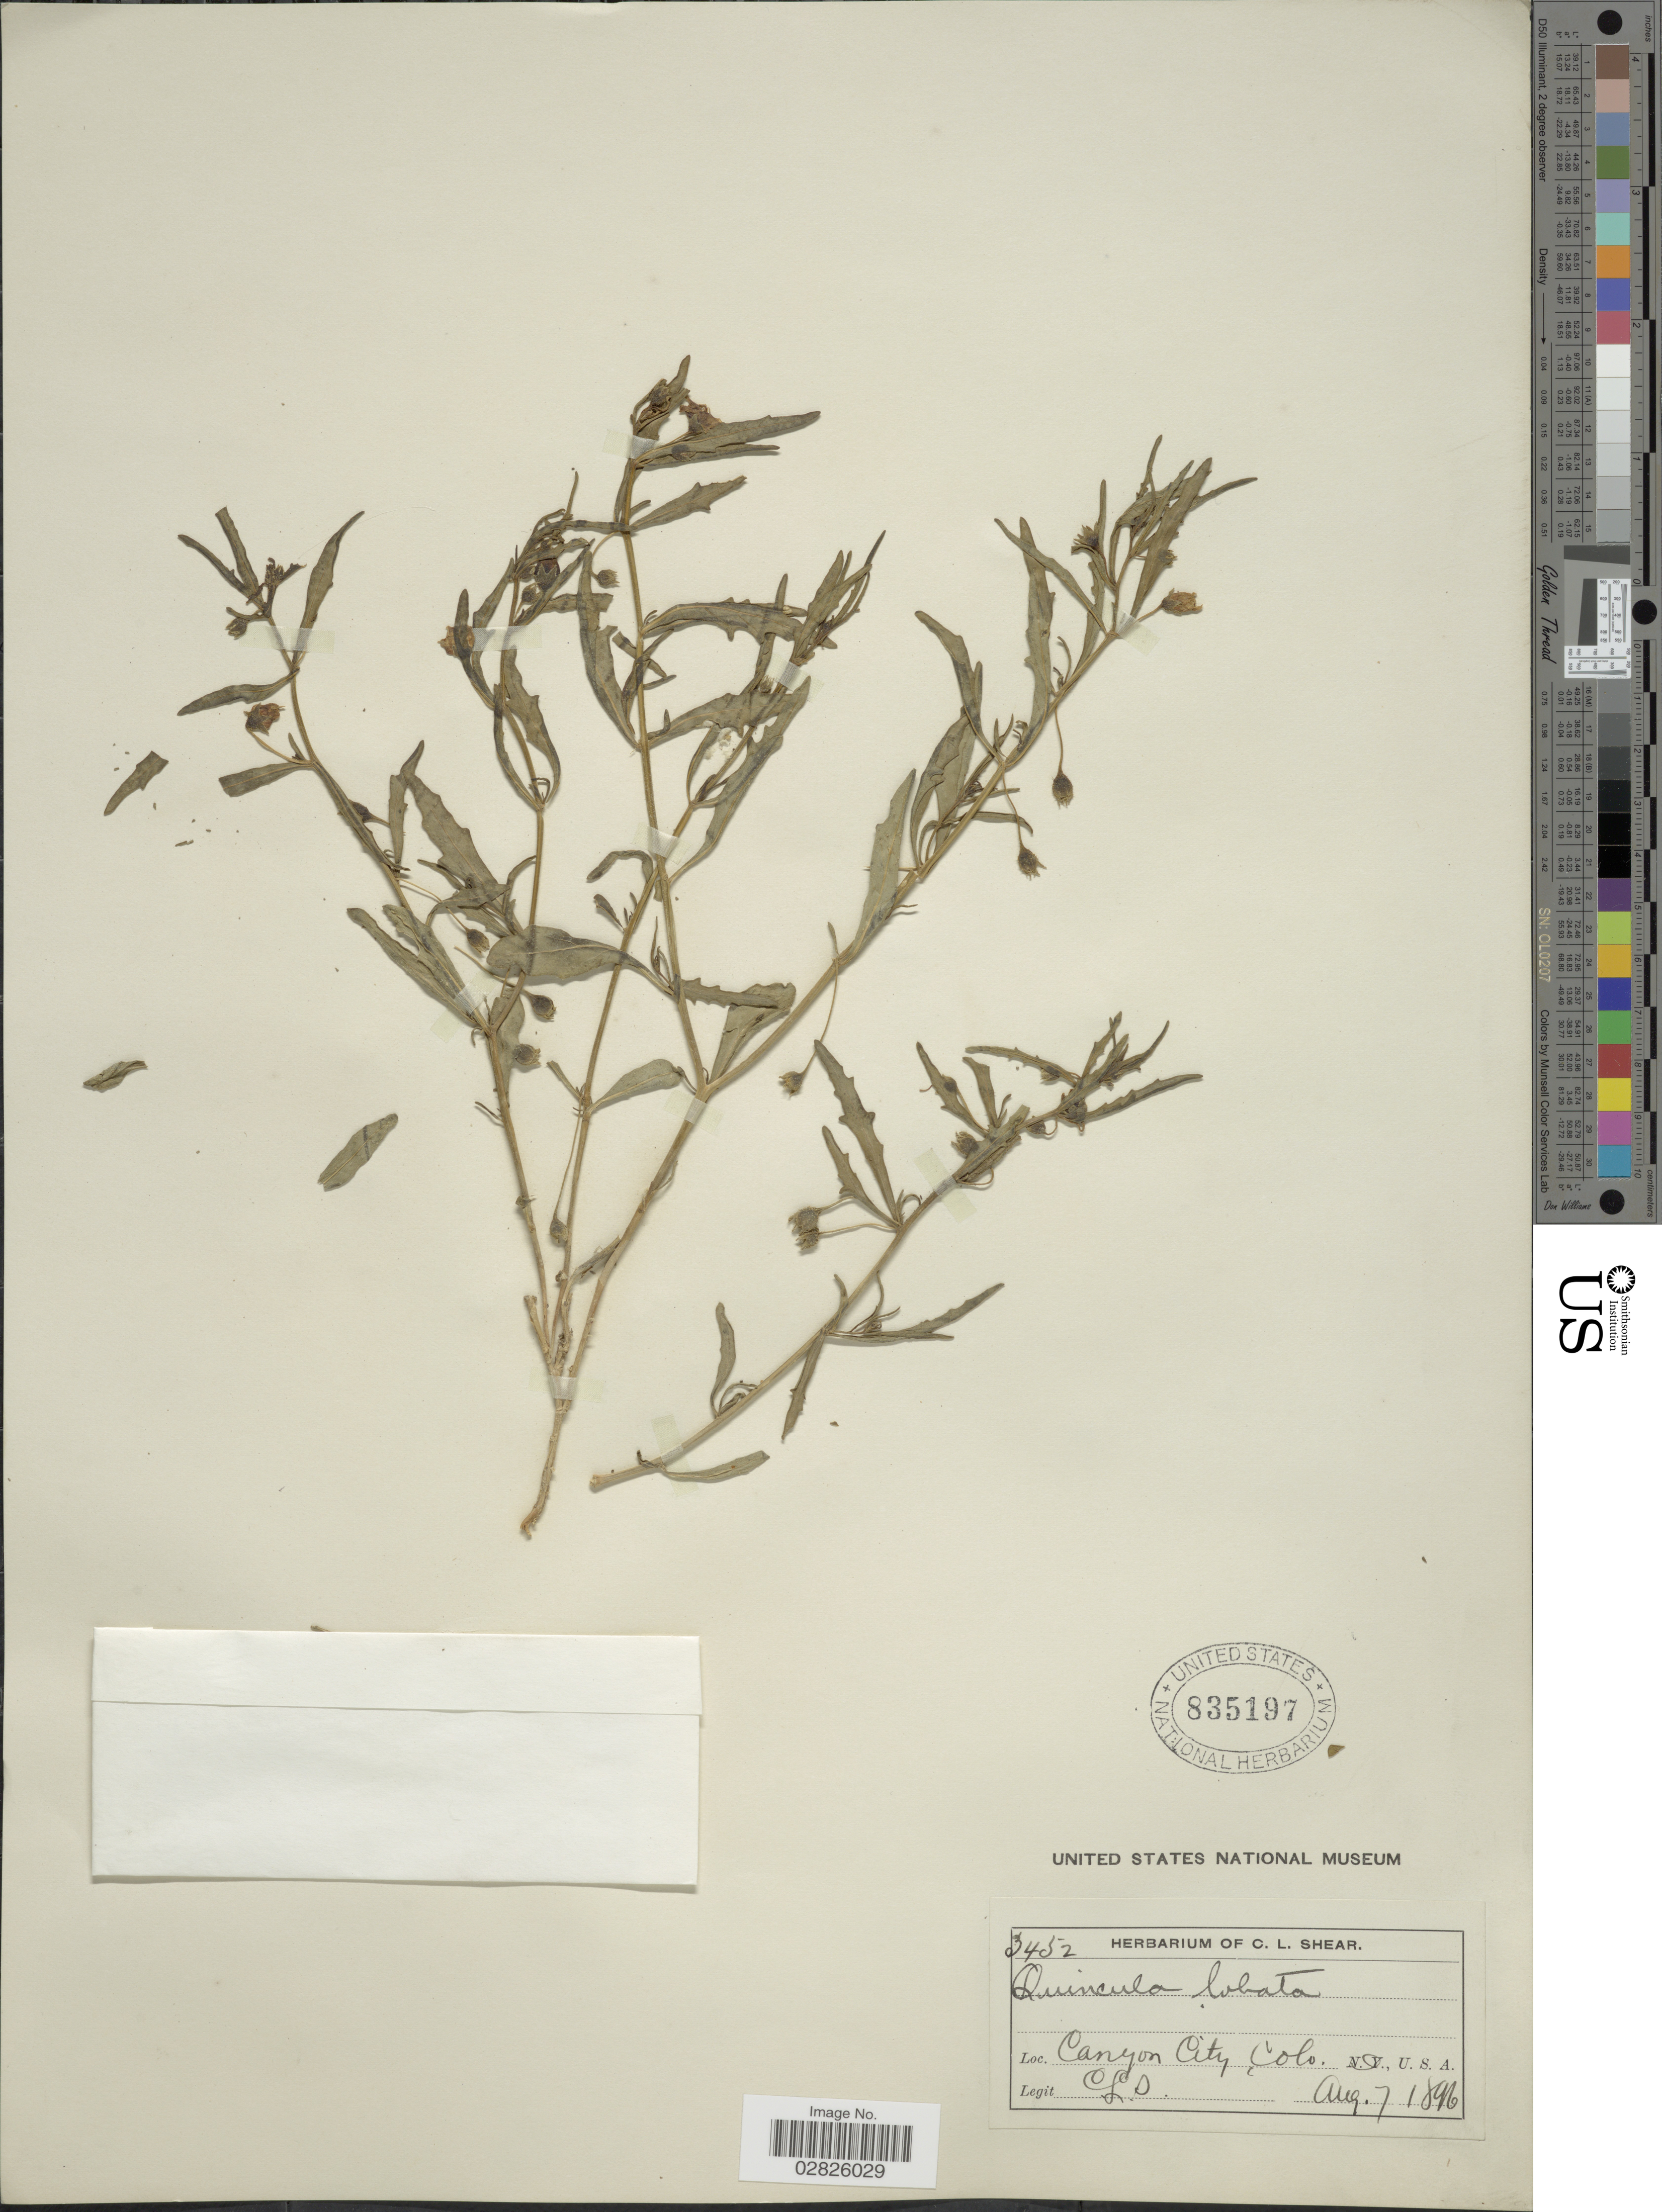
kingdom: Plantae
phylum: Tracheophyta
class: Magnoliopsida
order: Solanales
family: Solanaceae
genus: Quincula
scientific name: Quincula lobata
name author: (Torr.) Raf.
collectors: C. L. Shear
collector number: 3452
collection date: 1896-08-07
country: United States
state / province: Colorado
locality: Canyon City.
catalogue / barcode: US 835197